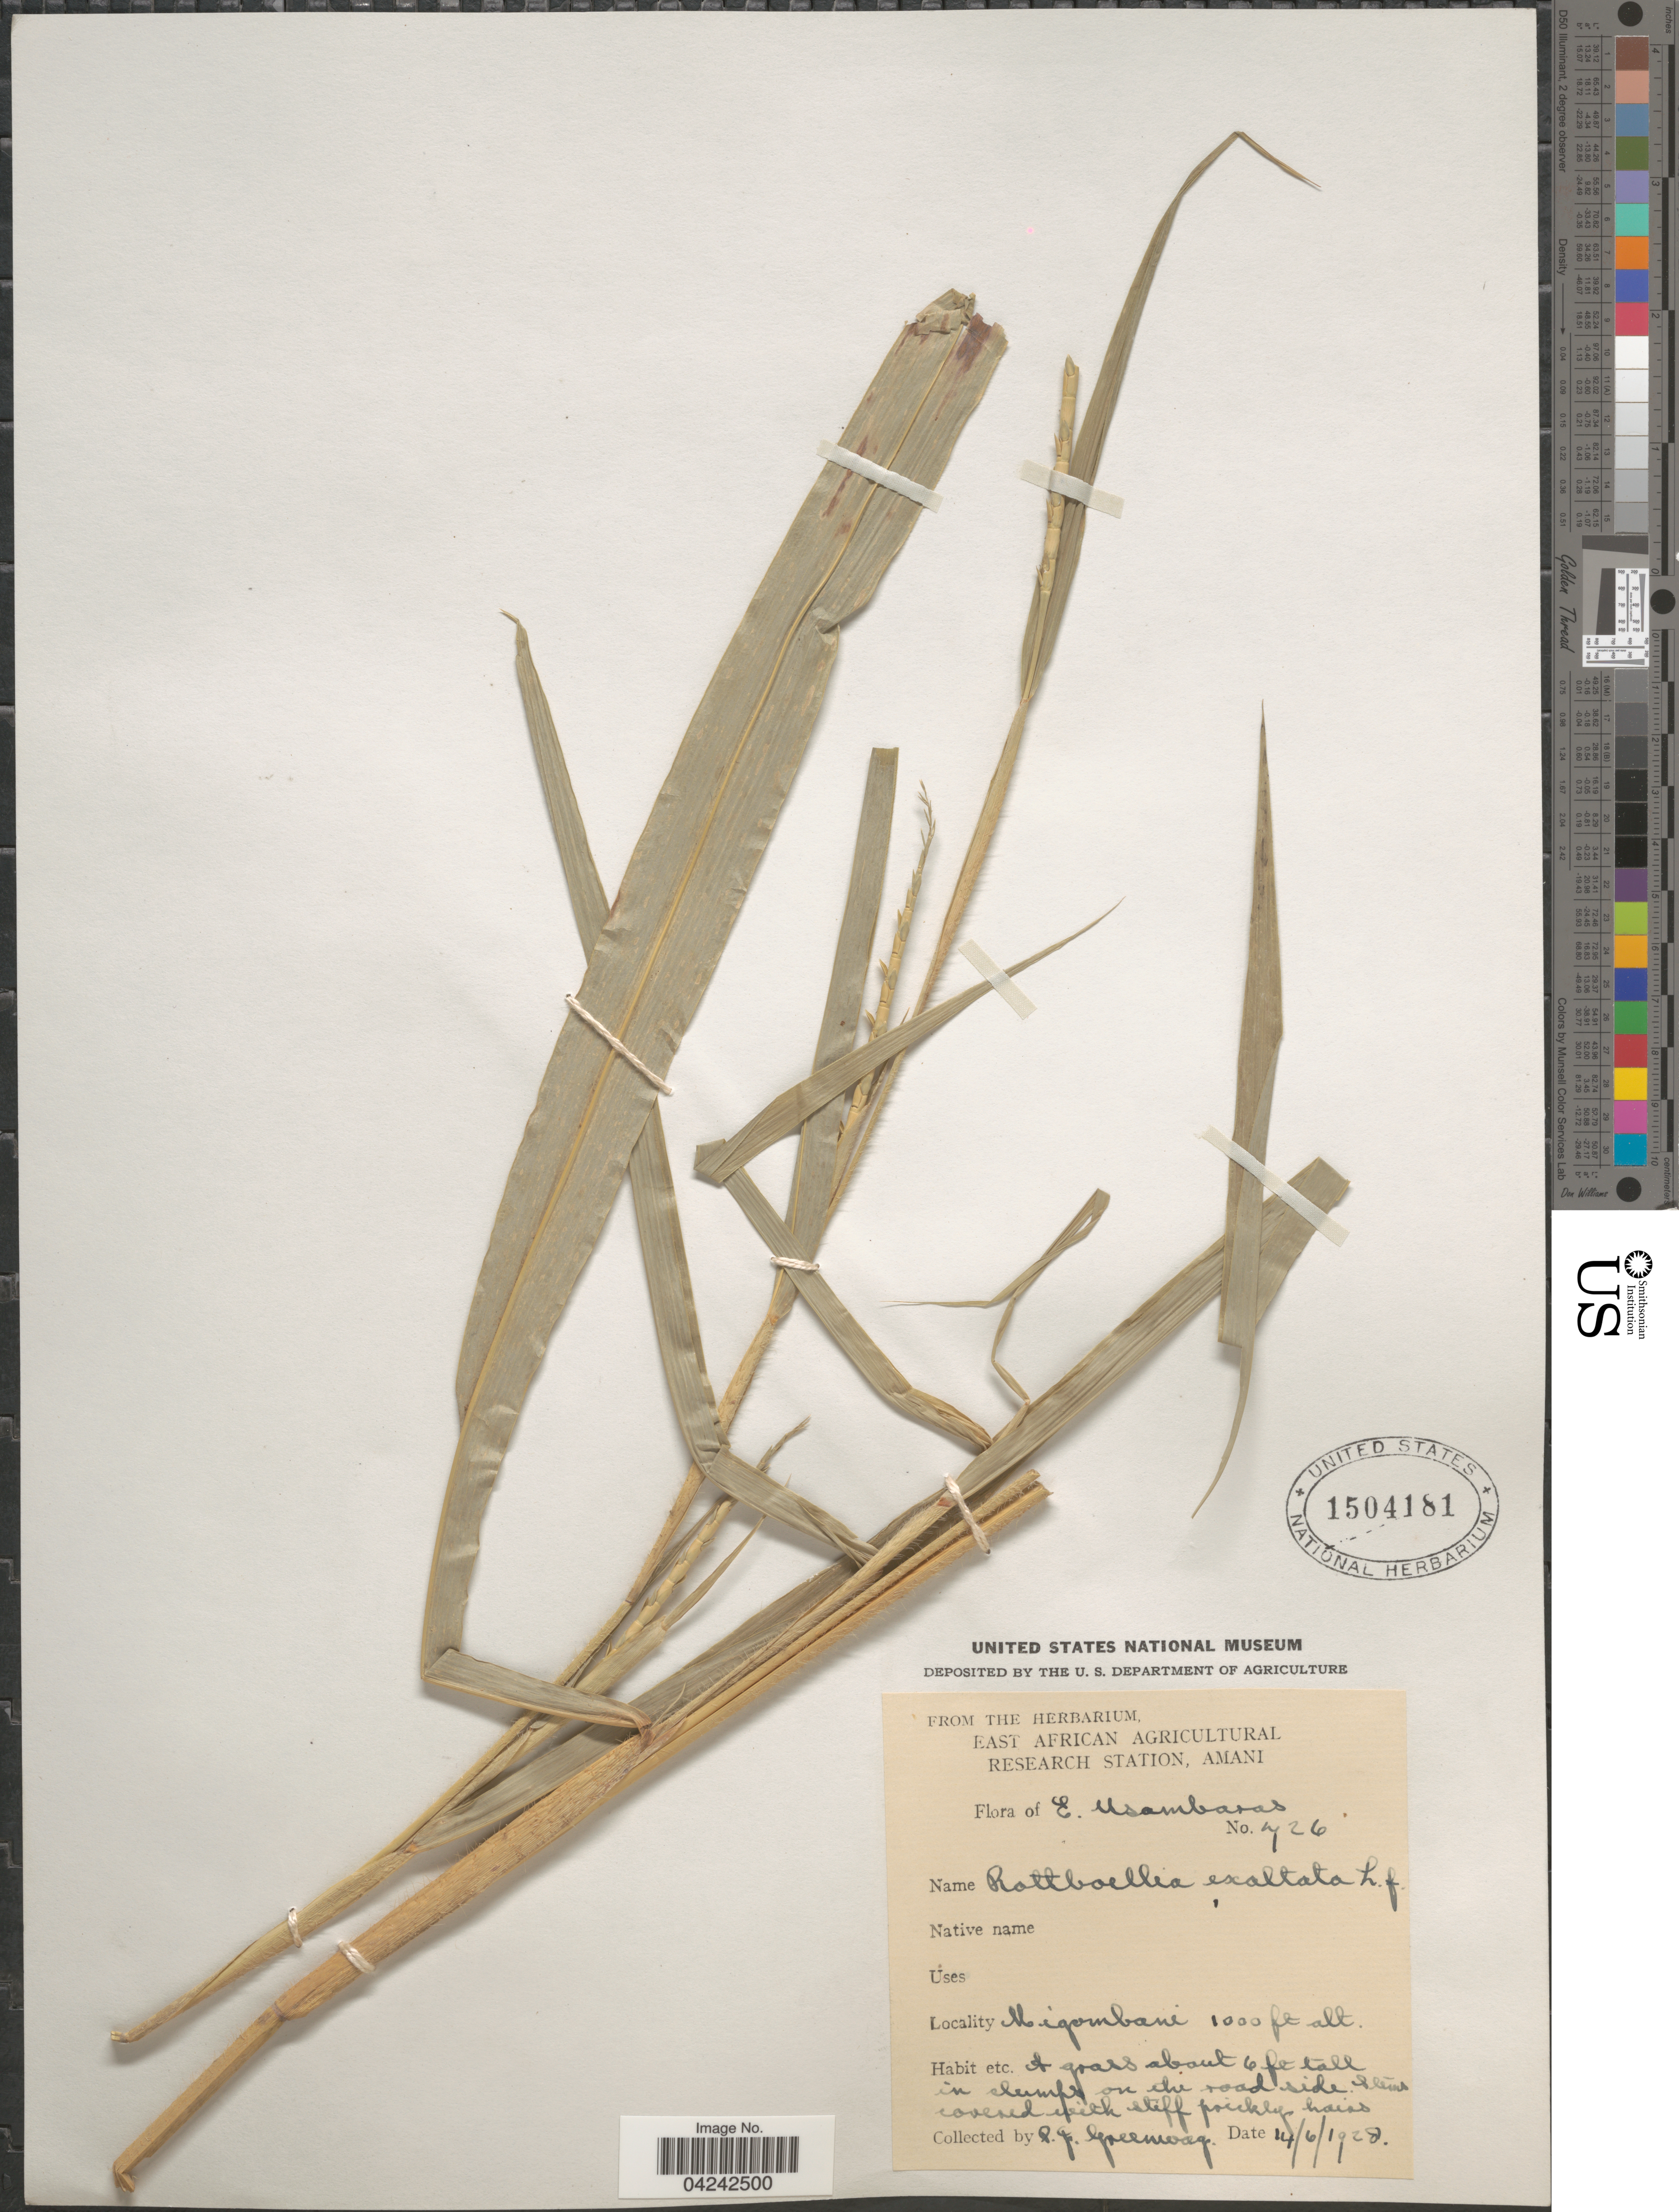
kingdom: Plantae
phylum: Tracheophyta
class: Liliopsida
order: Poales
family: Poaceae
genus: Rottboellia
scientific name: Rottboellia cochinchinensis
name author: (Lour.) Clayton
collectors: P. J. Greenway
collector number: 1426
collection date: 1928-06-14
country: Tanzania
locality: E. Usambaras. Migombani.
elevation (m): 305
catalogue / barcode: US 1504181